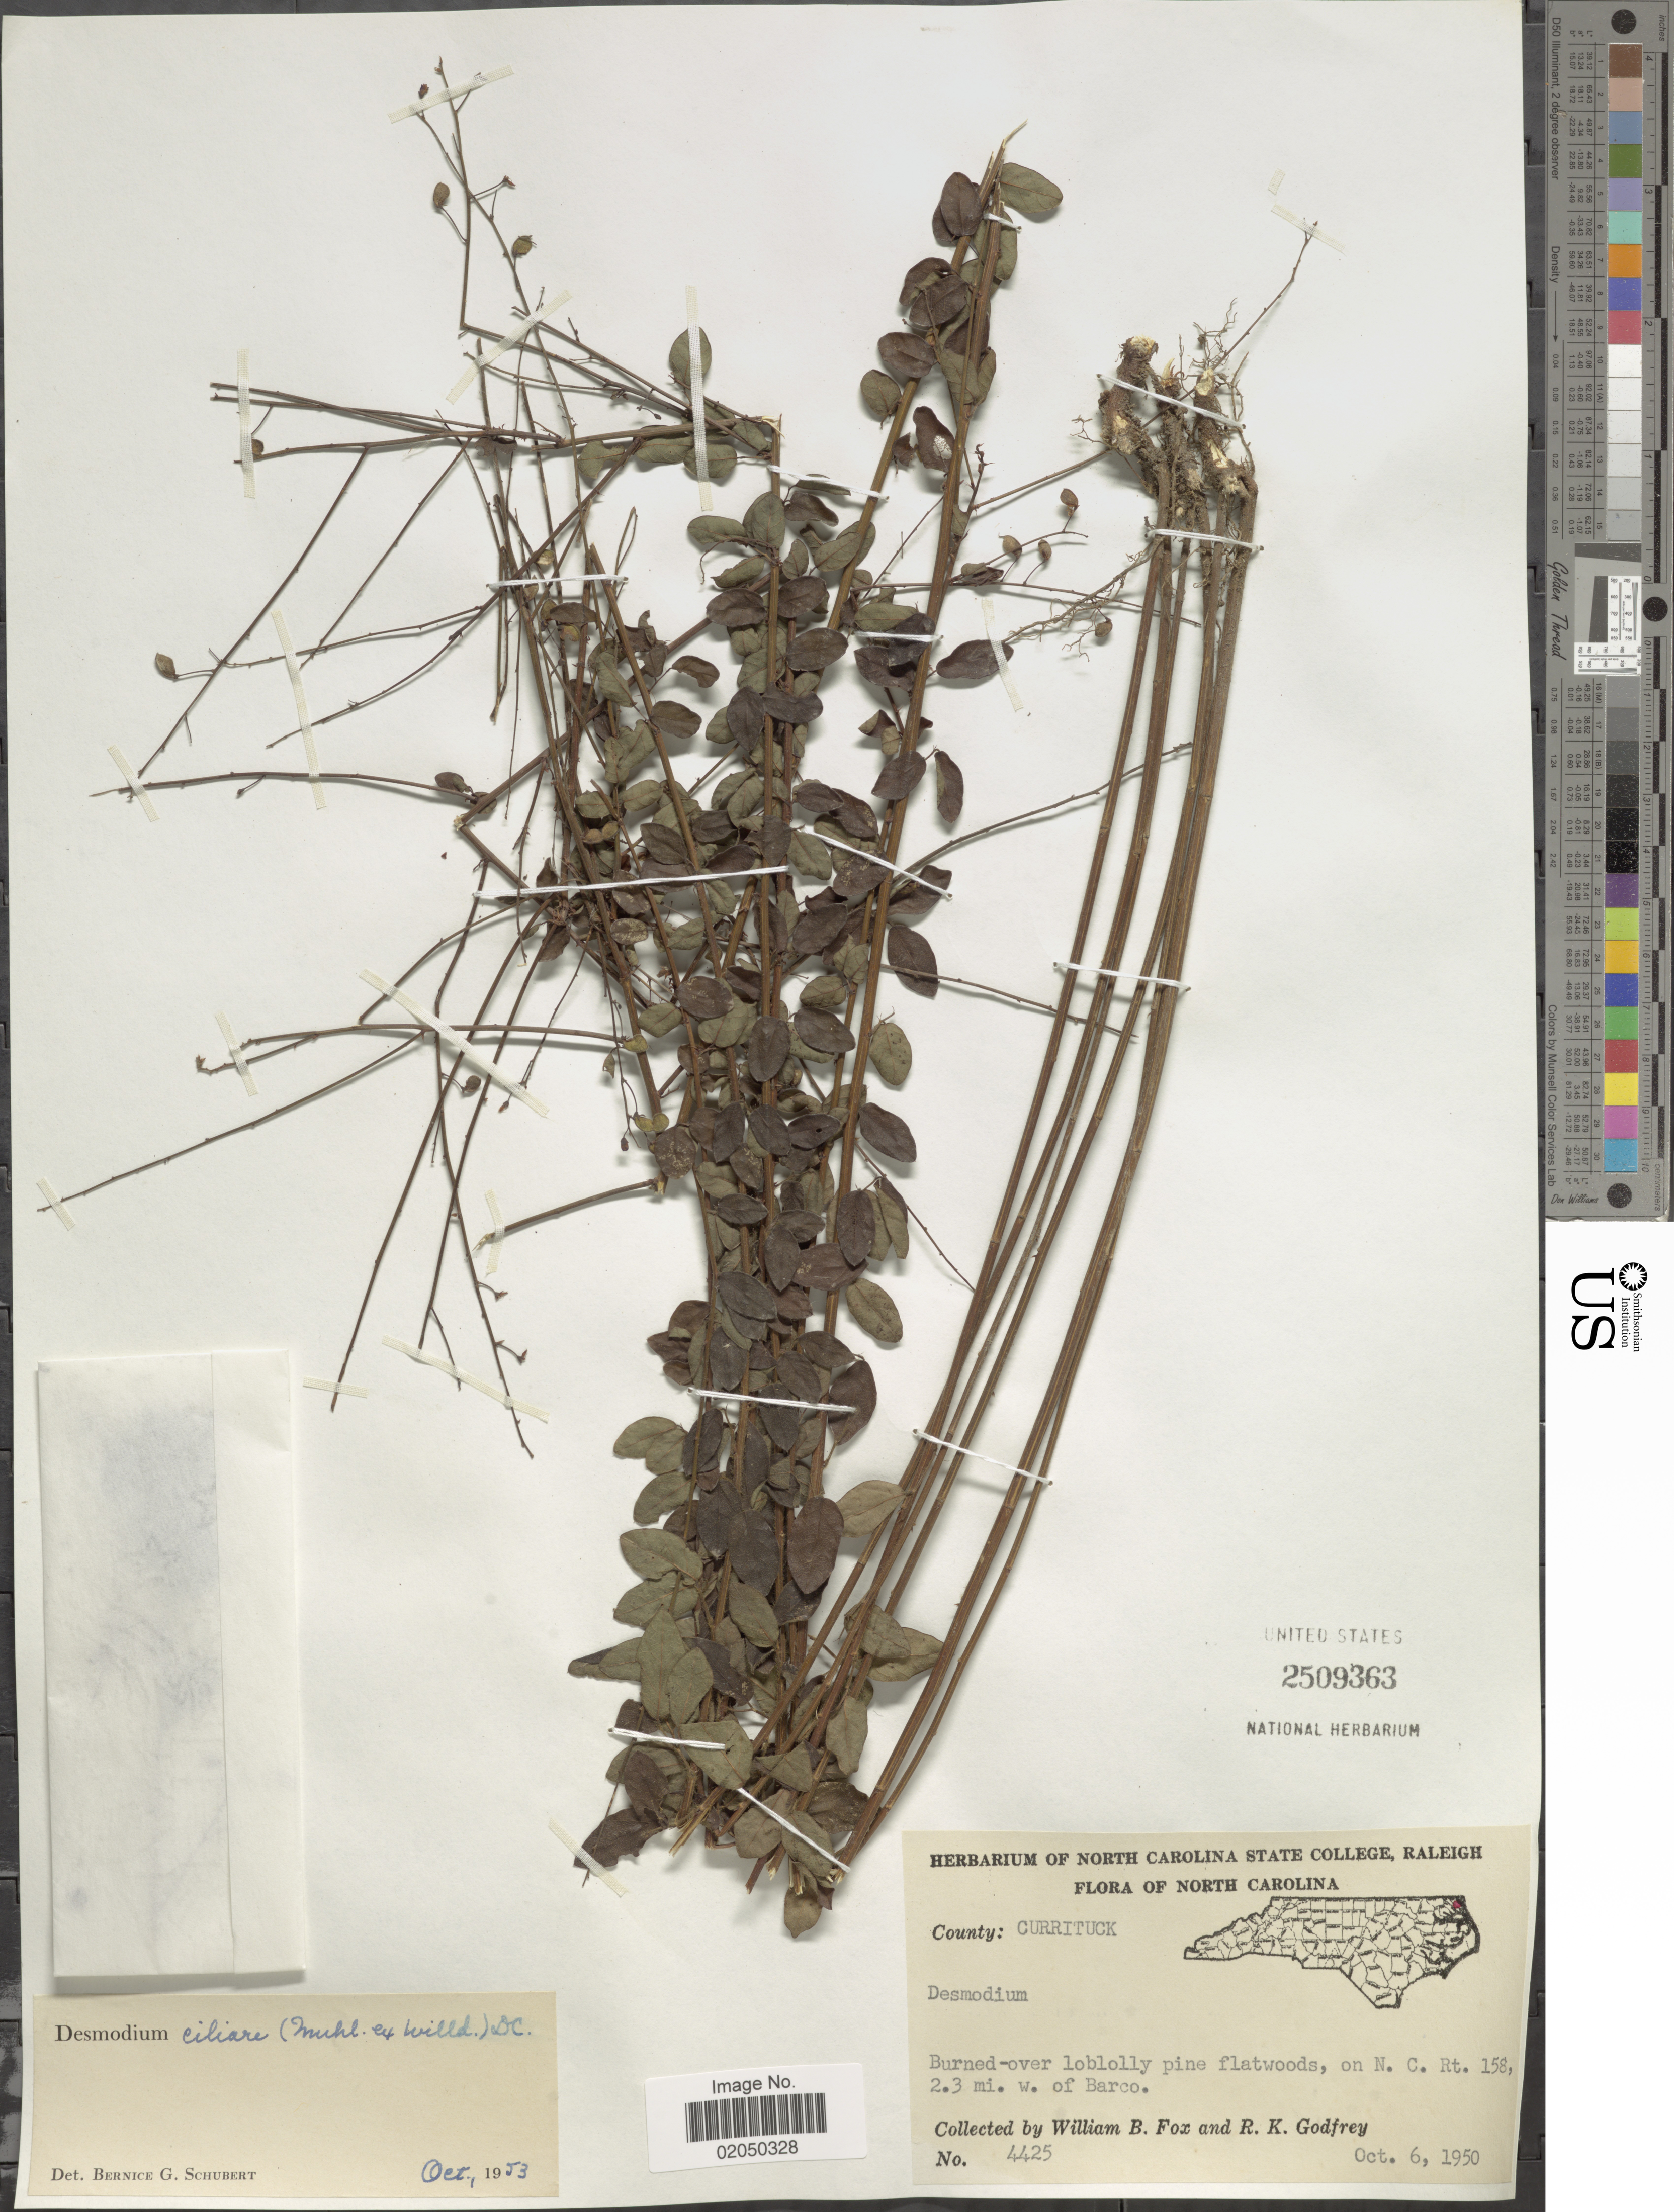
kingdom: Plantae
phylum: Tracheophyta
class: Magnoliopsida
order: Fabales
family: Fabaceae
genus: Desmodium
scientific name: Desmodium ciliare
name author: (Muhl. ex Willd.) DC.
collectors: W. B. Fox & R. K. Godfrey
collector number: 4425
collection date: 1950-10-06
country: United States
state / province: North Carolina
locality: On N.C. Rt. 158, 2.3 mi. w. of Barco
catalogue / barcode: US 2509363